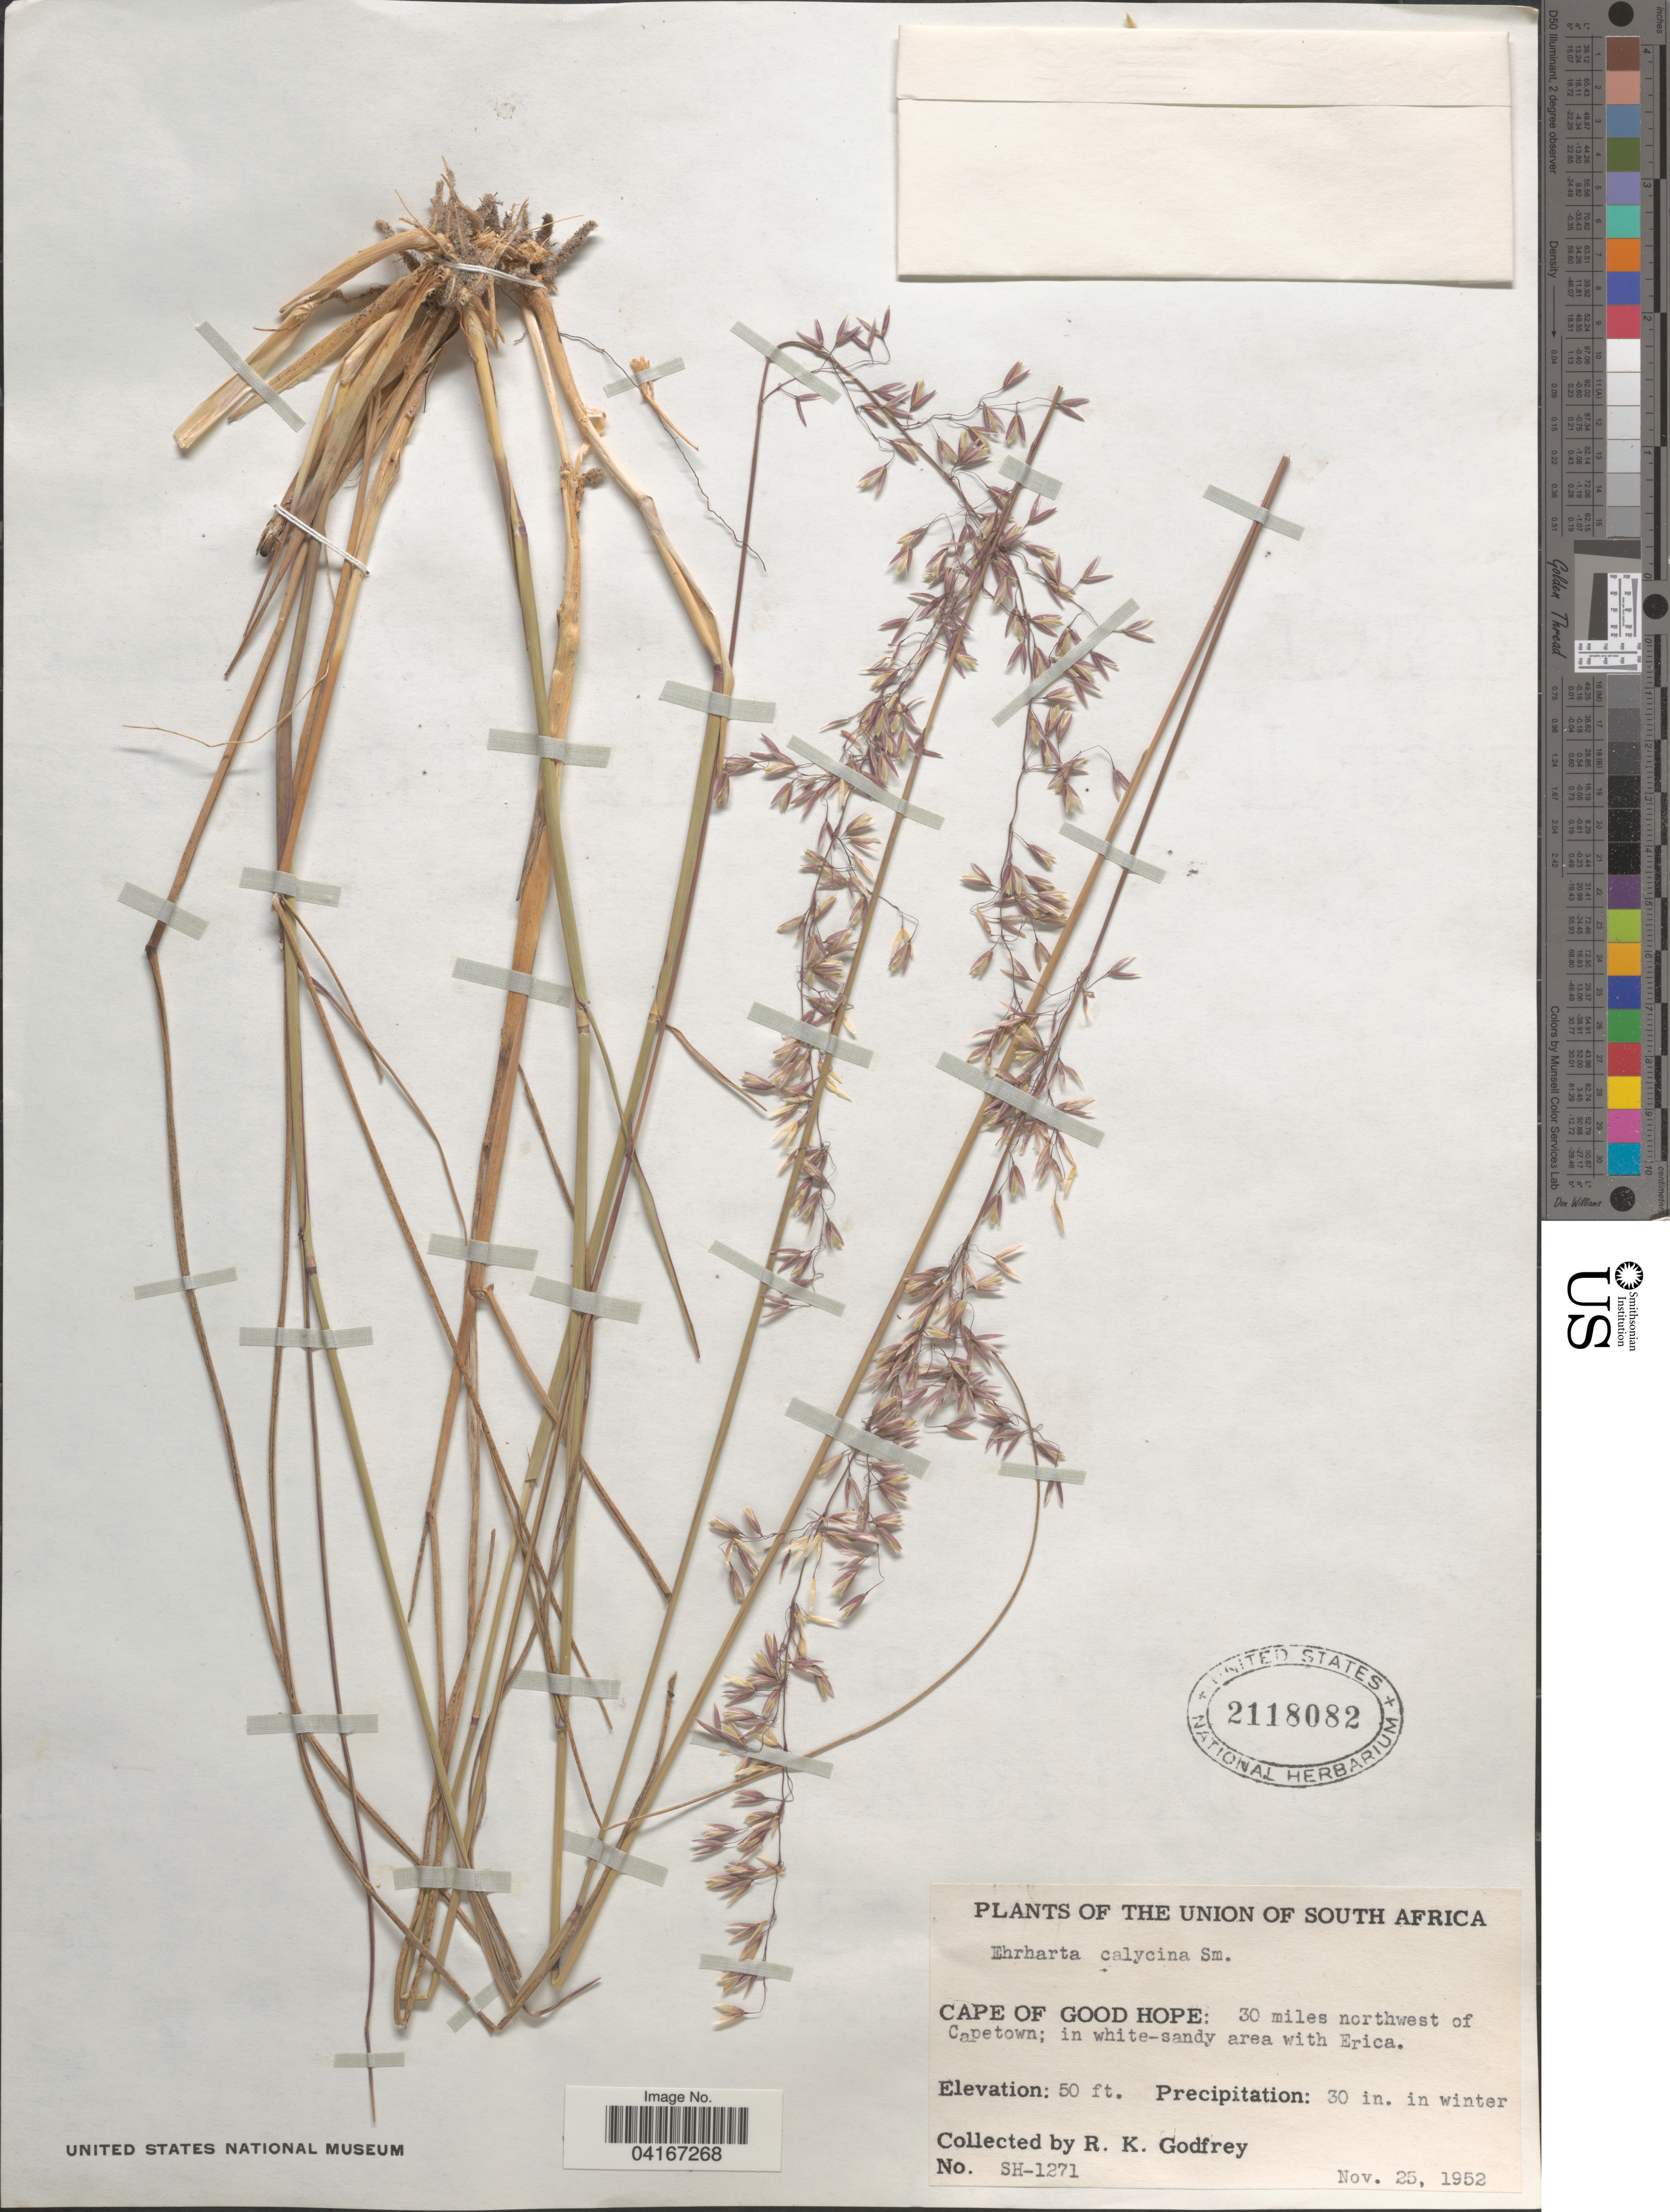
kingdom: Plantae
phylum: Tracheophyta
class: Liliopsida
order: Poales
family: Poaceae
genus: Ehrharta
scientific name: Ehrharta calycina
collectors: R. K. Godfrey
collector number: SH-1271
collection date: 1952-11-25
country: South Africa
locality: The Union of South Africa. Cape of Good Hope: 30 miles northwest of Capetown.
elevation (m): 15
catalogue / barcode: US 2118082